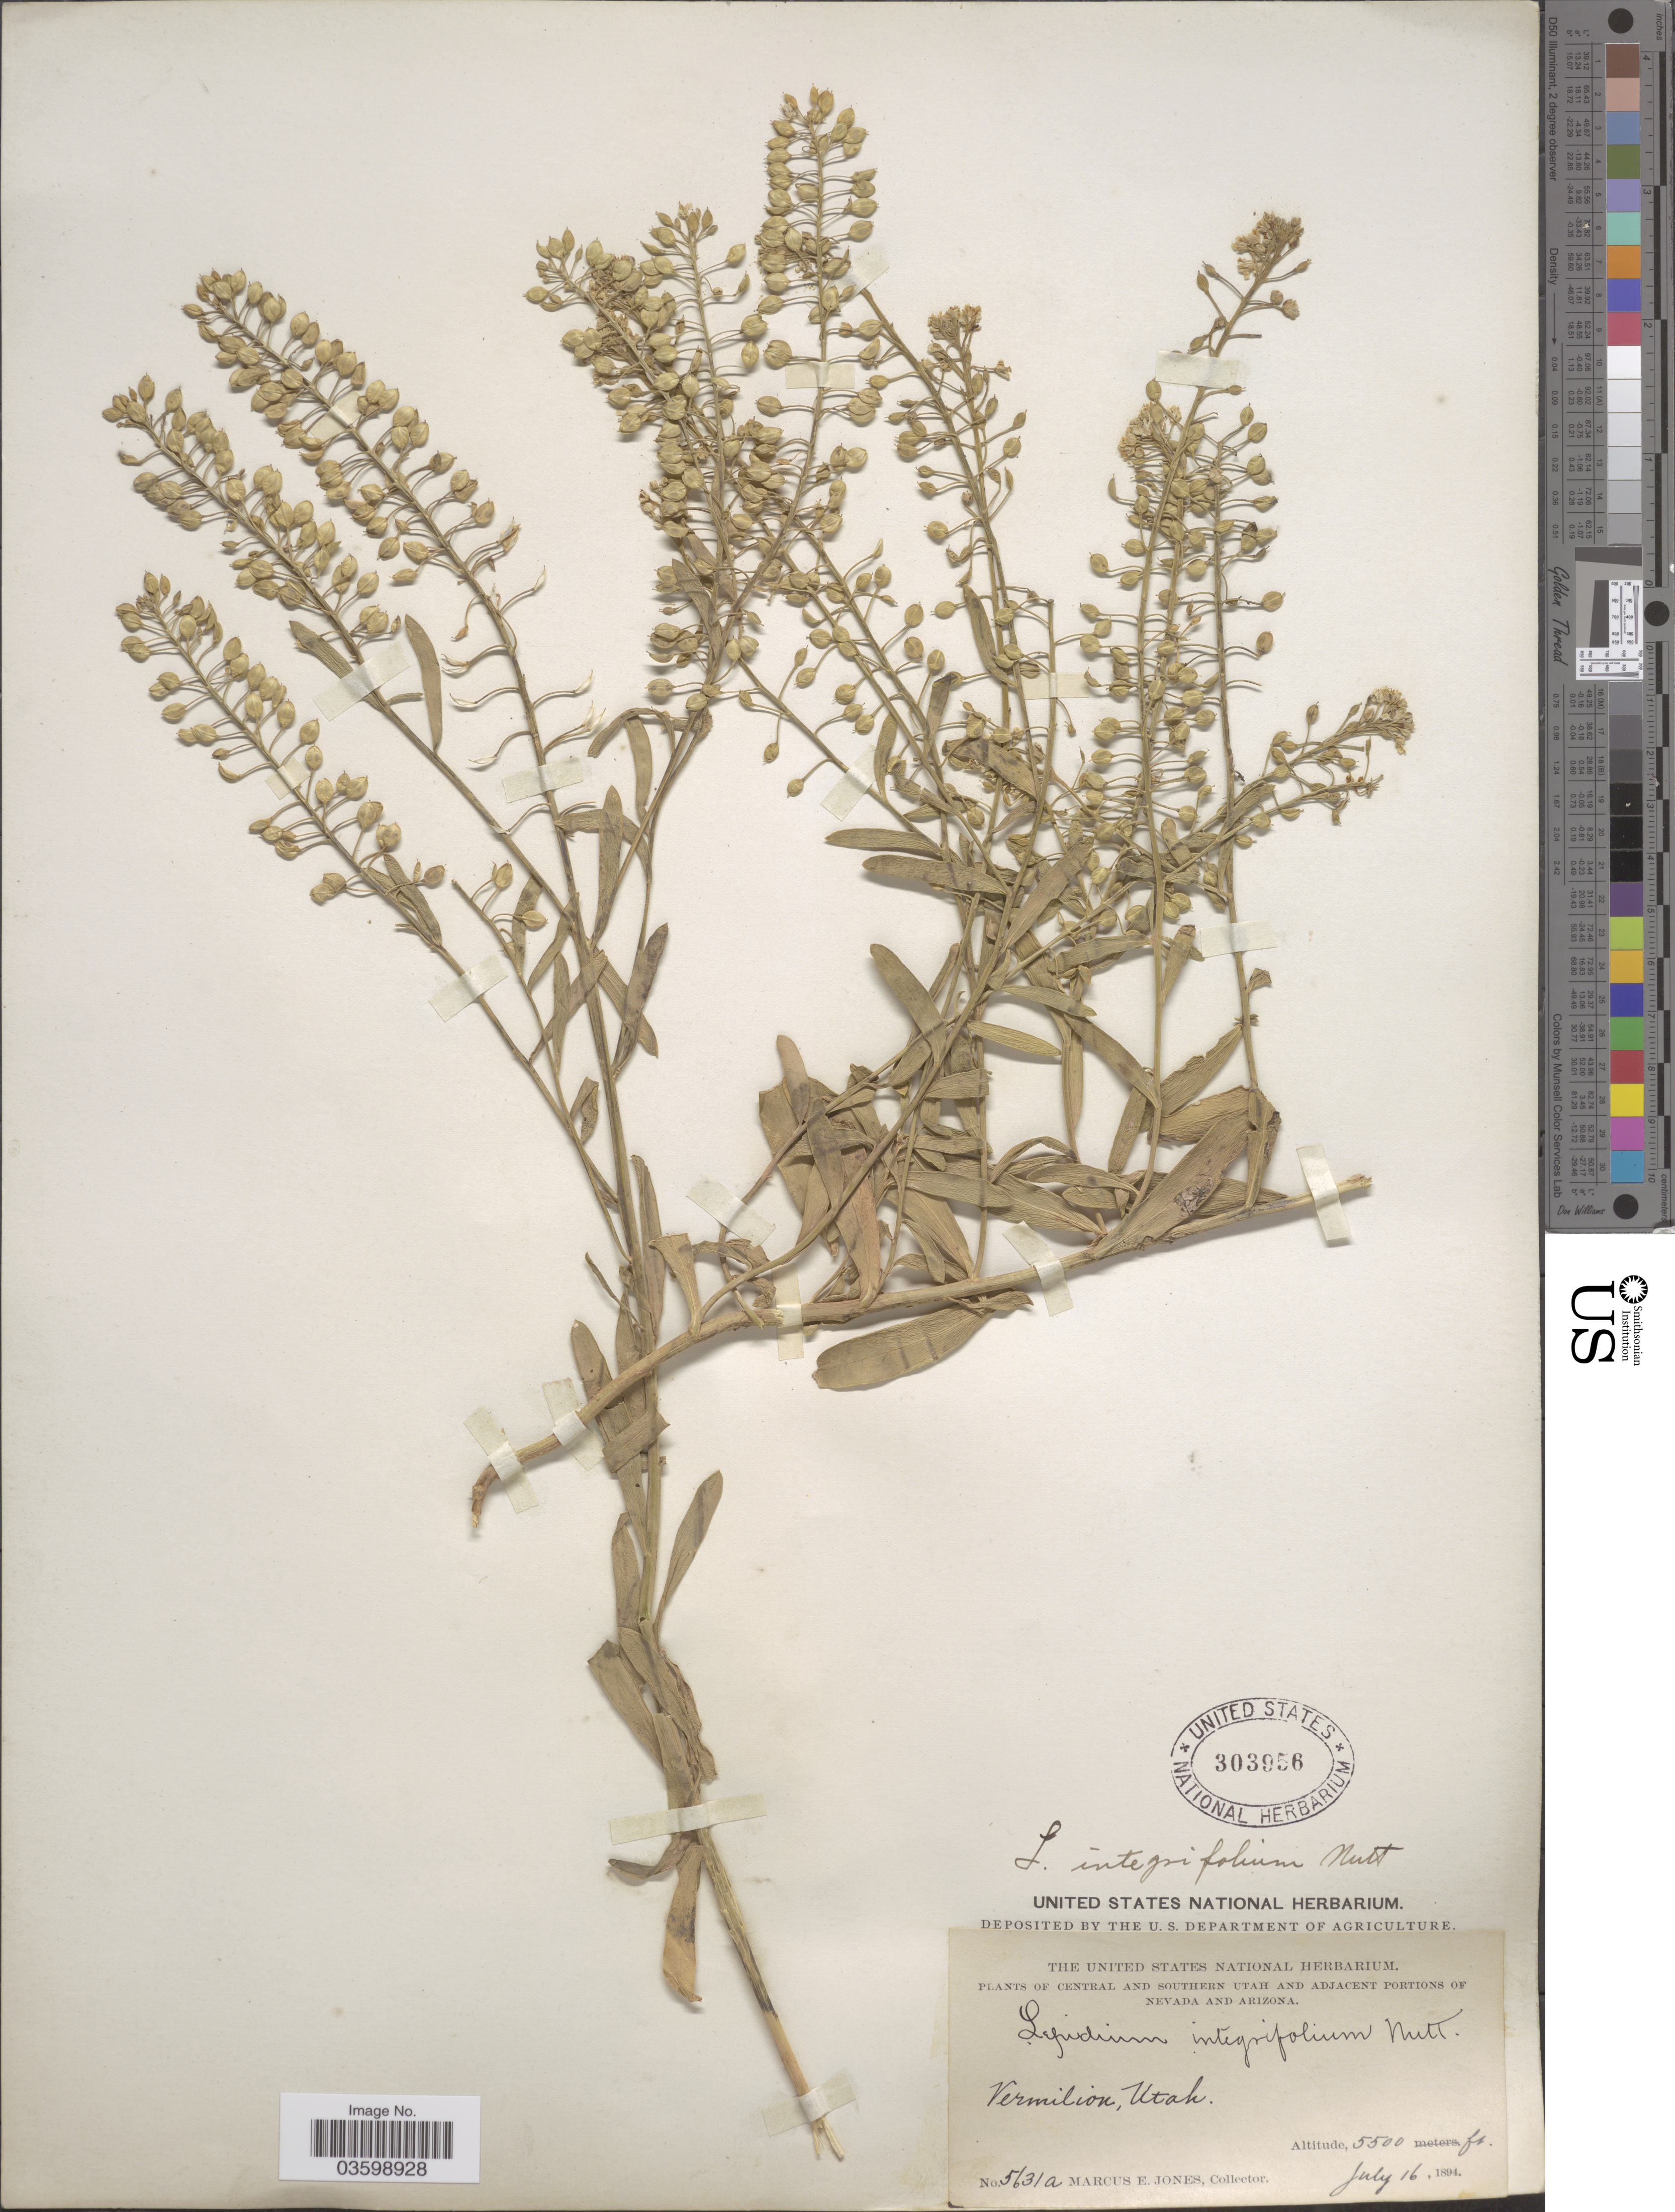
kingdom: Plantae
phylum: Tracheophyta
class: Magnoliopsida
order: Brassicales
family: Brassicaceae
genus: Lepidium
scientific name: Lepidium montanum var. integrifolium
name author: C.L. Hitchc.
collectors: M. E. Jones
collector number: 5631a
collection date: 1894-07-16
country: United States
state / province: Utah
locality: Central and Southern Utah. Vermilion.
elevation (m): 1676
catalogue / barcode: US 303956